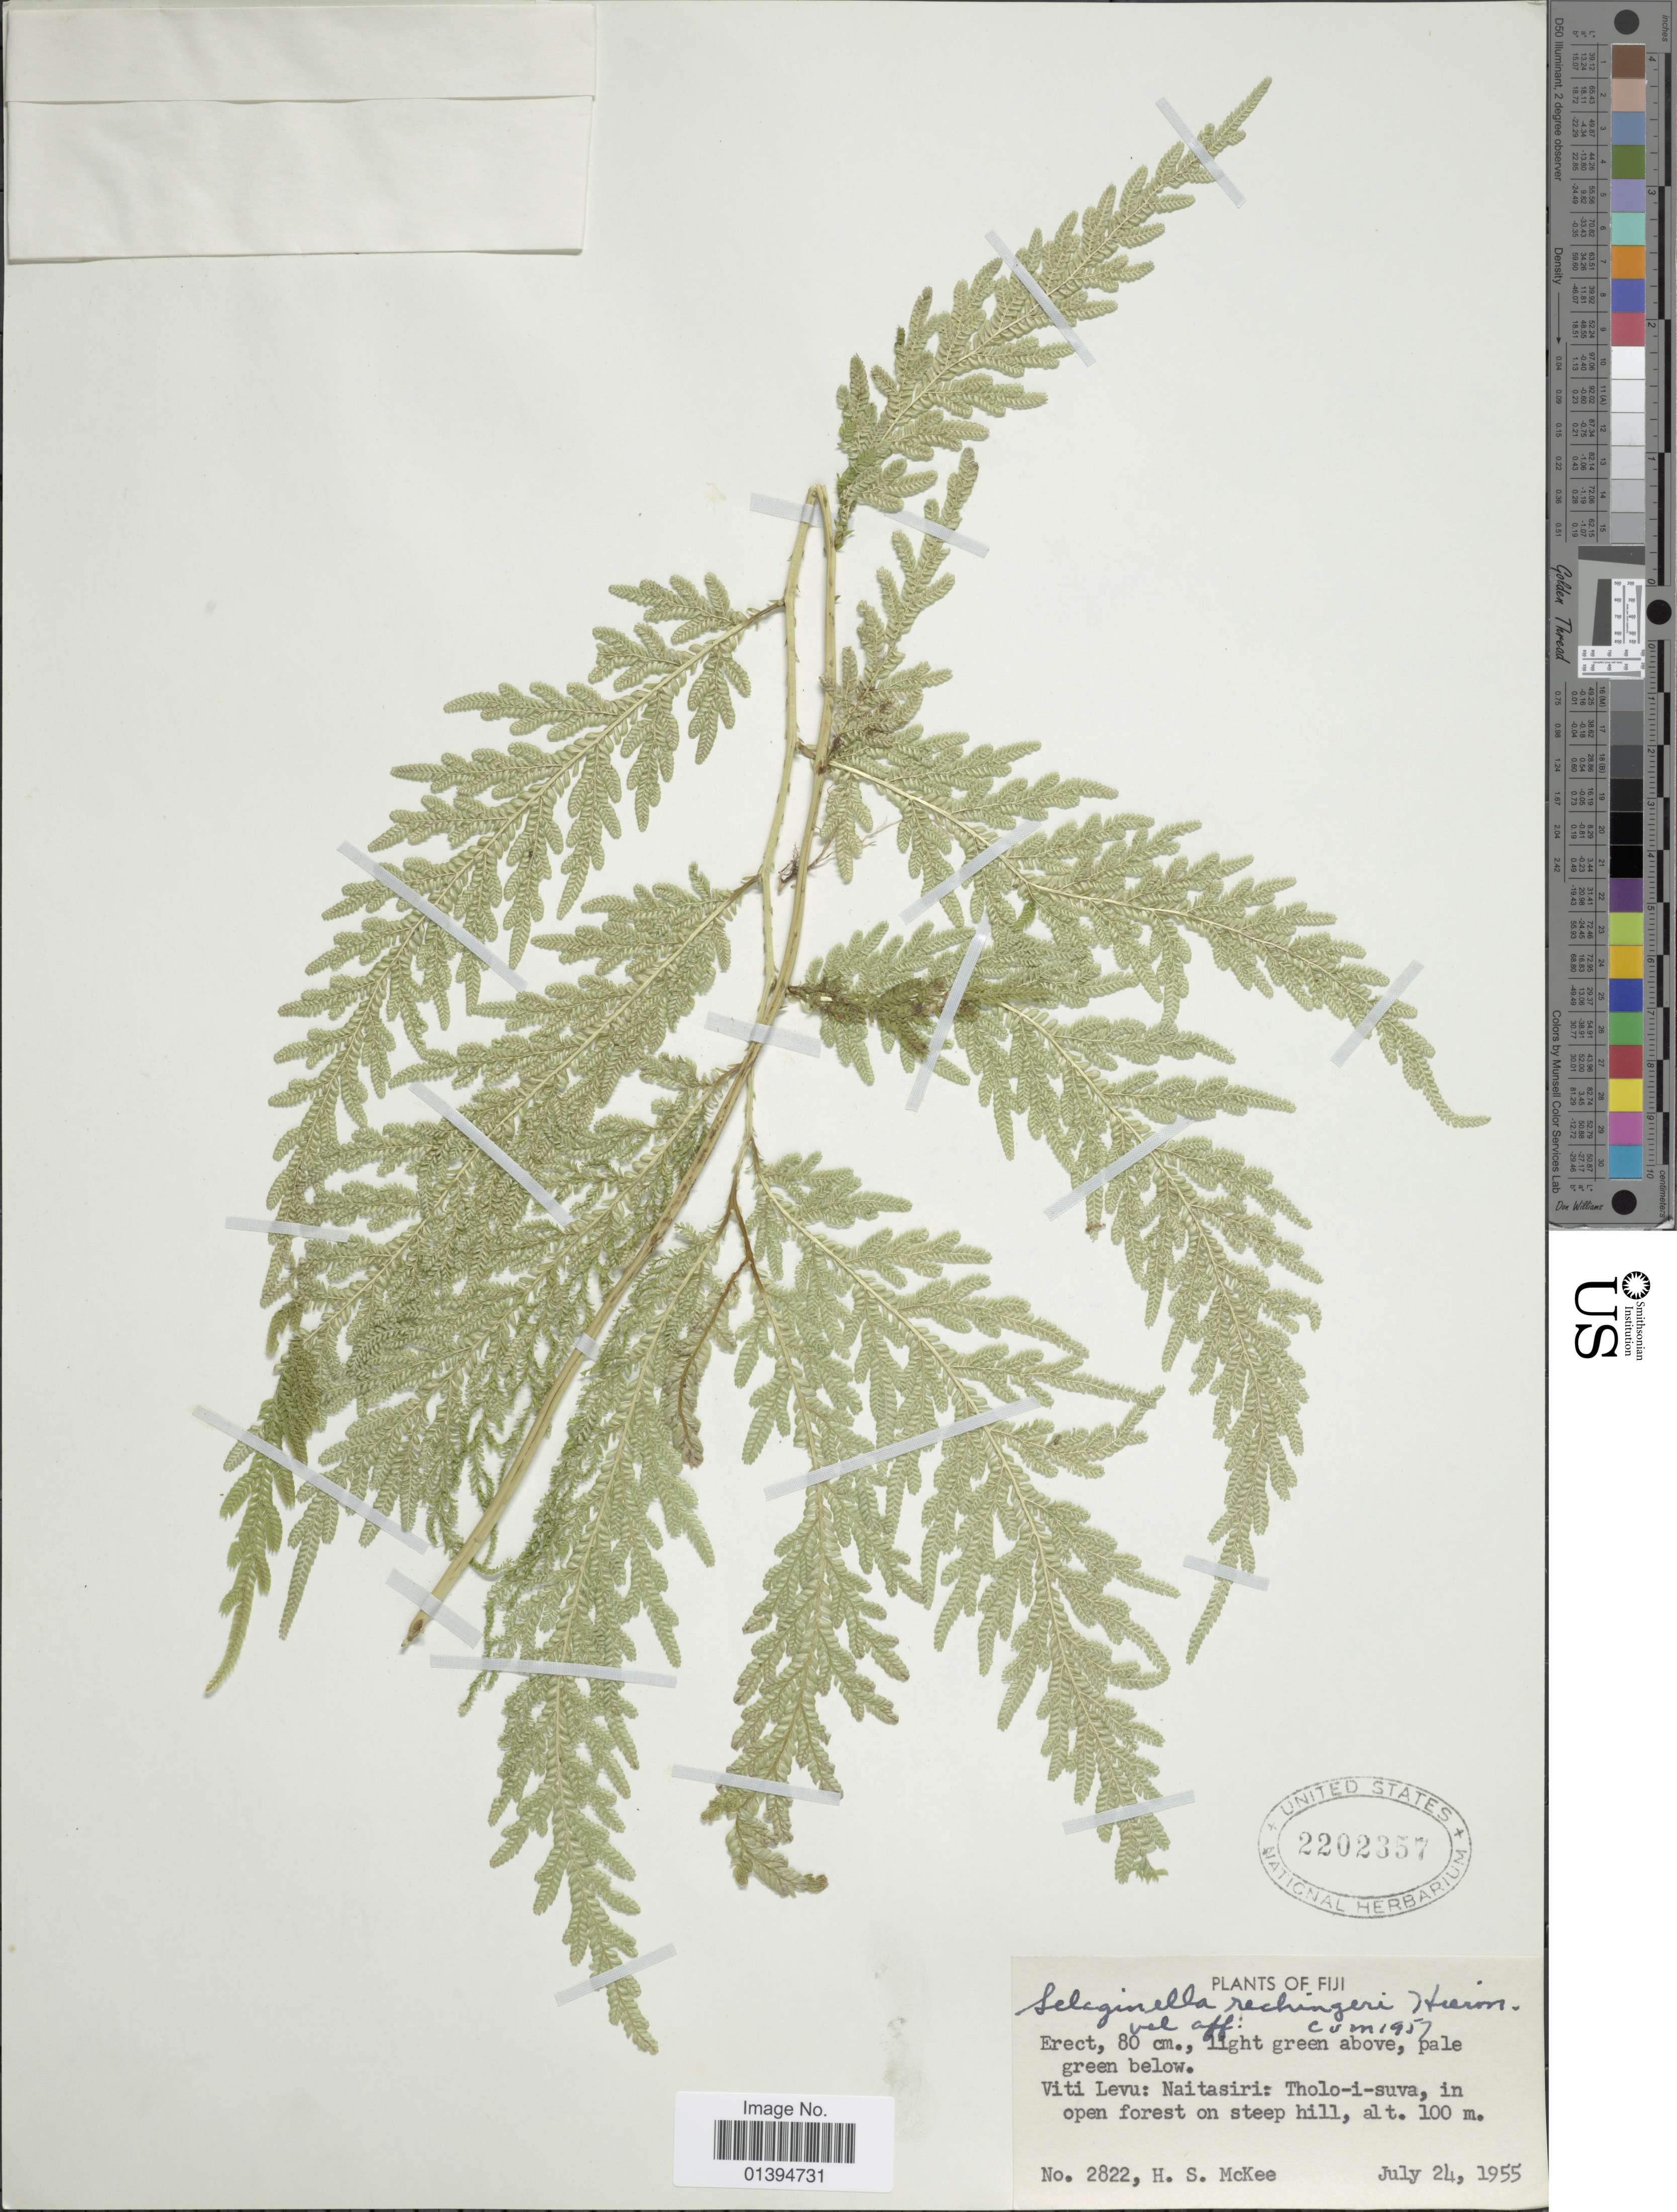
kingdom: Plantae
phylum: Tracheophyta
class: Lycopodiopsida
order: Selaginellales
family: Selaginellaceae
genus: Selaginella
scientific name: Selaginella rechingeri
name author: Hieron.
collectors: H. S. McKee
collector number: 2822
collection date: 1955-07-24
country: Fiji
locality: Viti Levu: Naitasiri: Tholo-i-suva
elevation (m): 100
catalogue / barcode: US 2202357